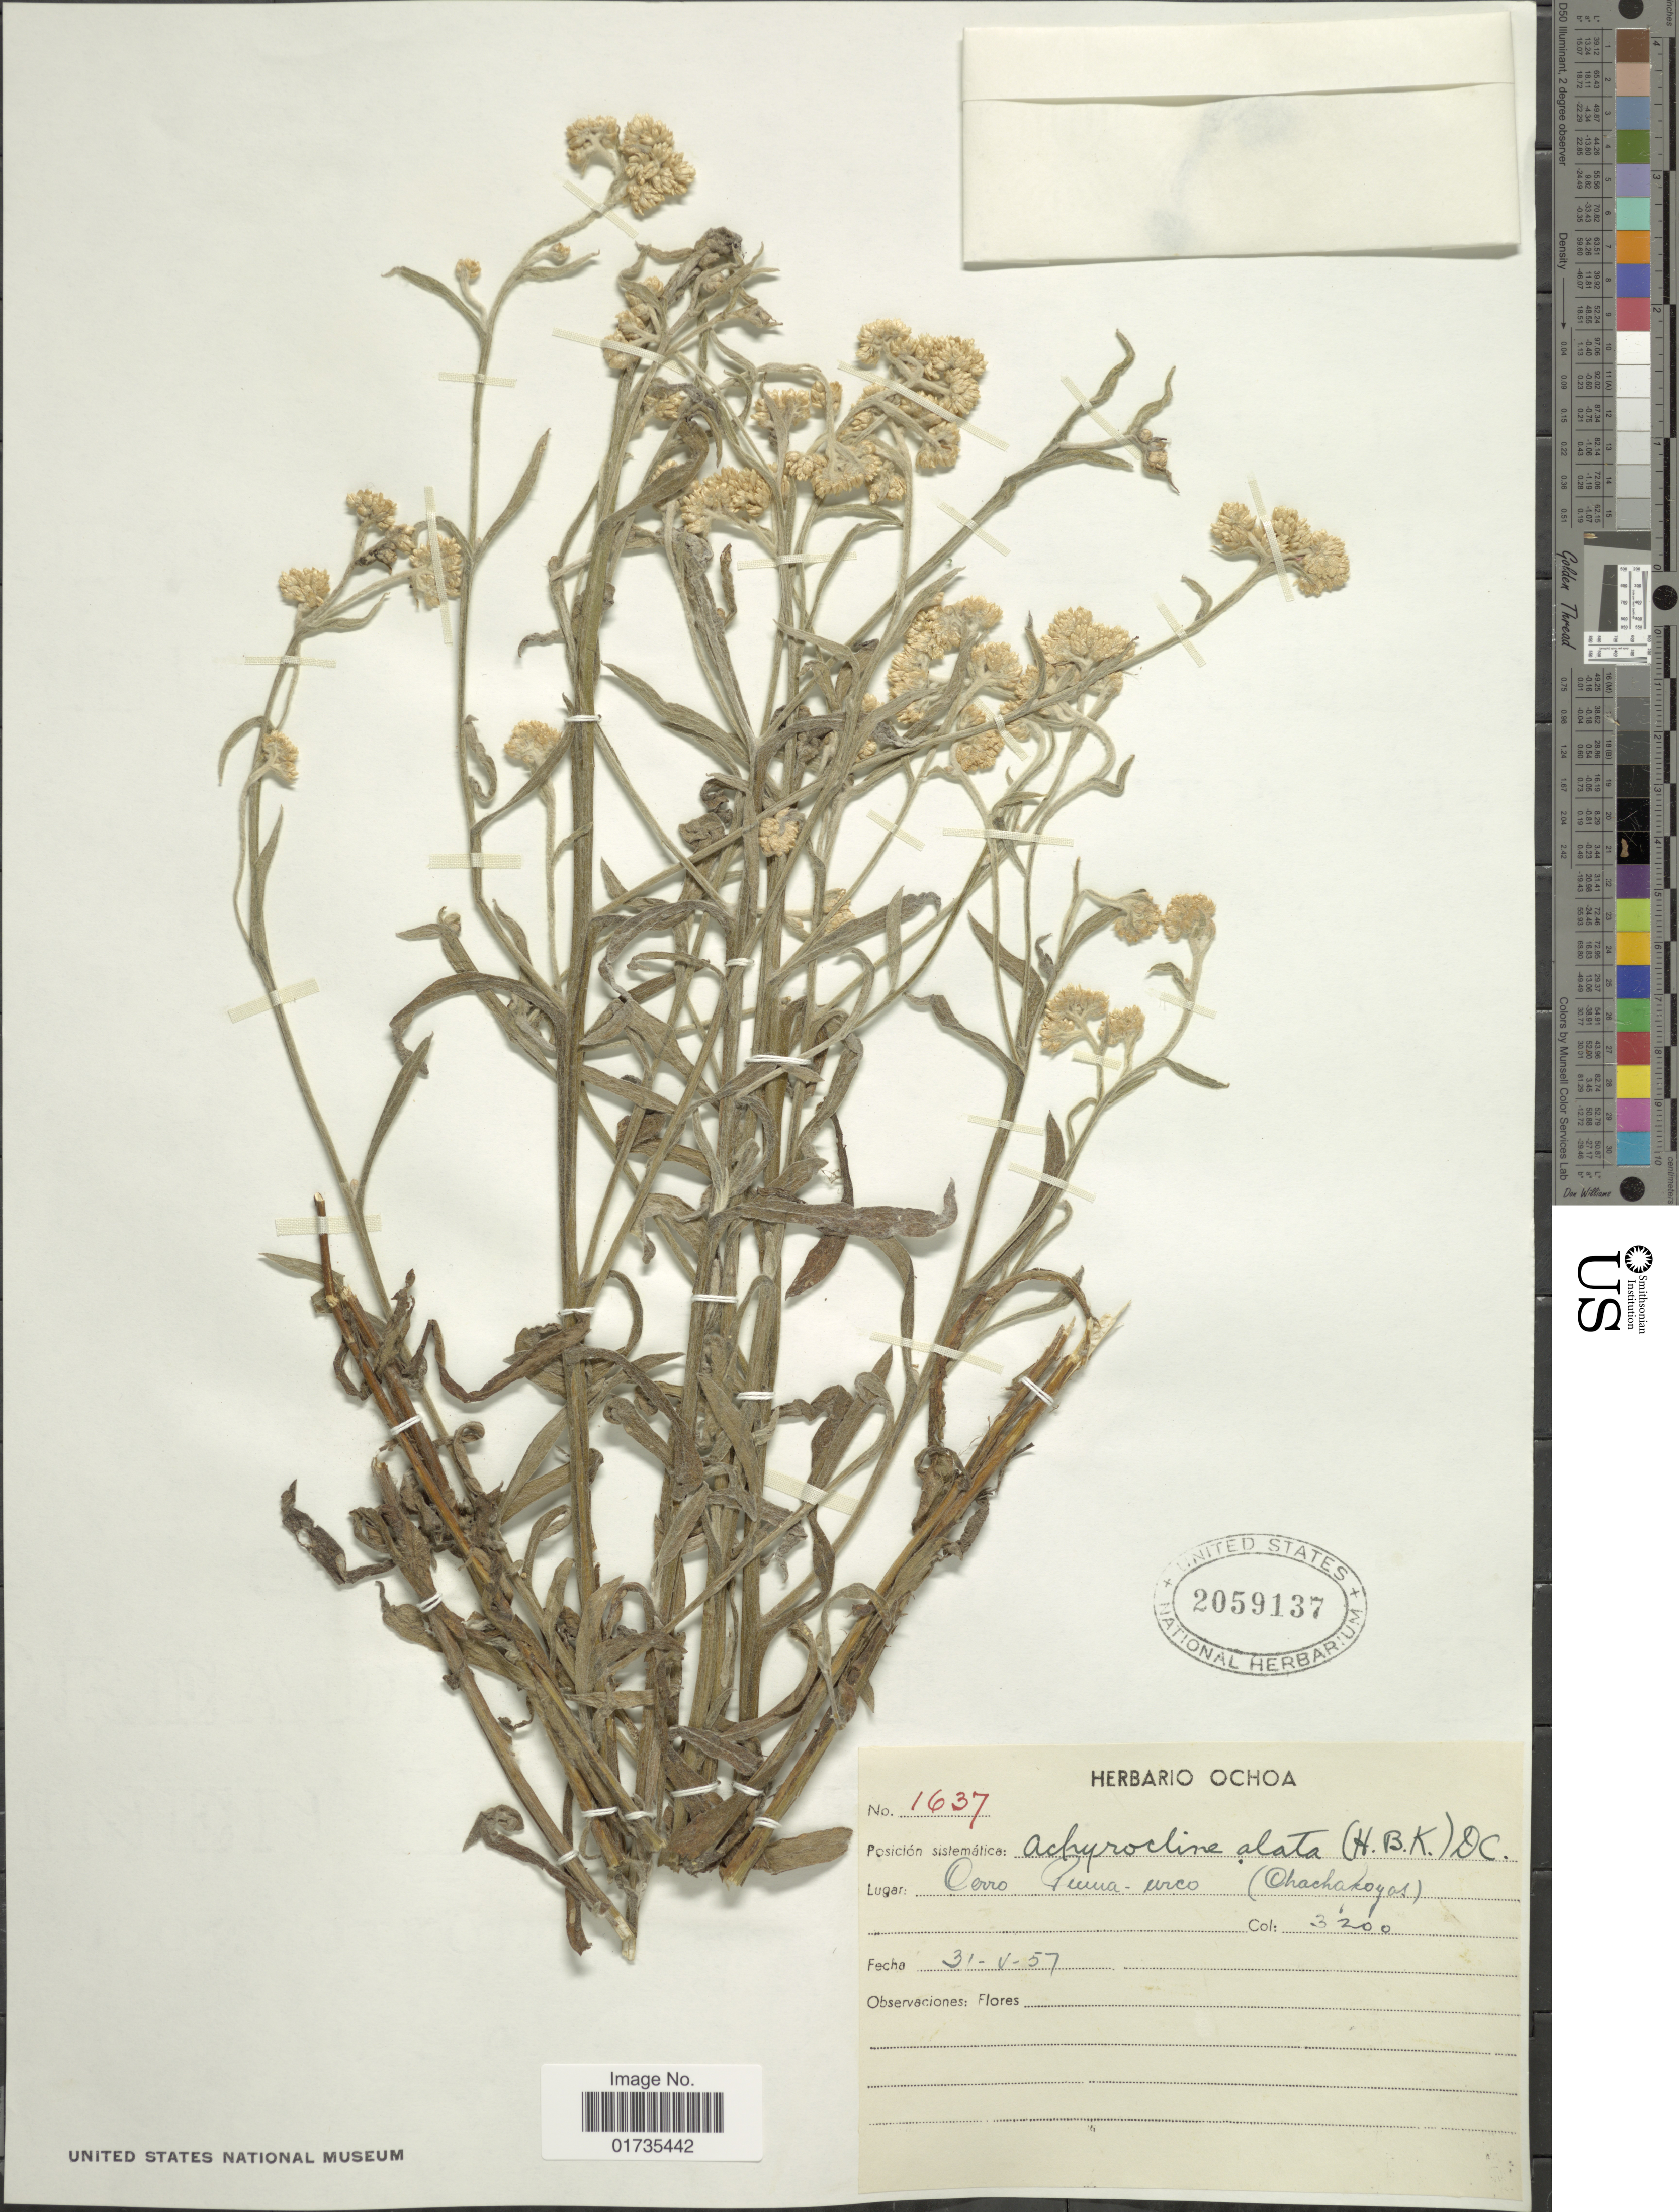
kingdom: Plantae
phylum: Tracheophyta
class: Magnoliopsida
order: Asterales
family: Asteraceae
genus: Achyrocline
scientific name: Achyrocline alata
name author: (Kunth) DC.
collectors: ex herb. Ochoa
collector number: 1637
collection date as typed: Transcribed d/m/y: 31/5/57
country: Puerto Rico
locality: Lugar: CerroPuna-urco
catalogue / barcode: US 2059137